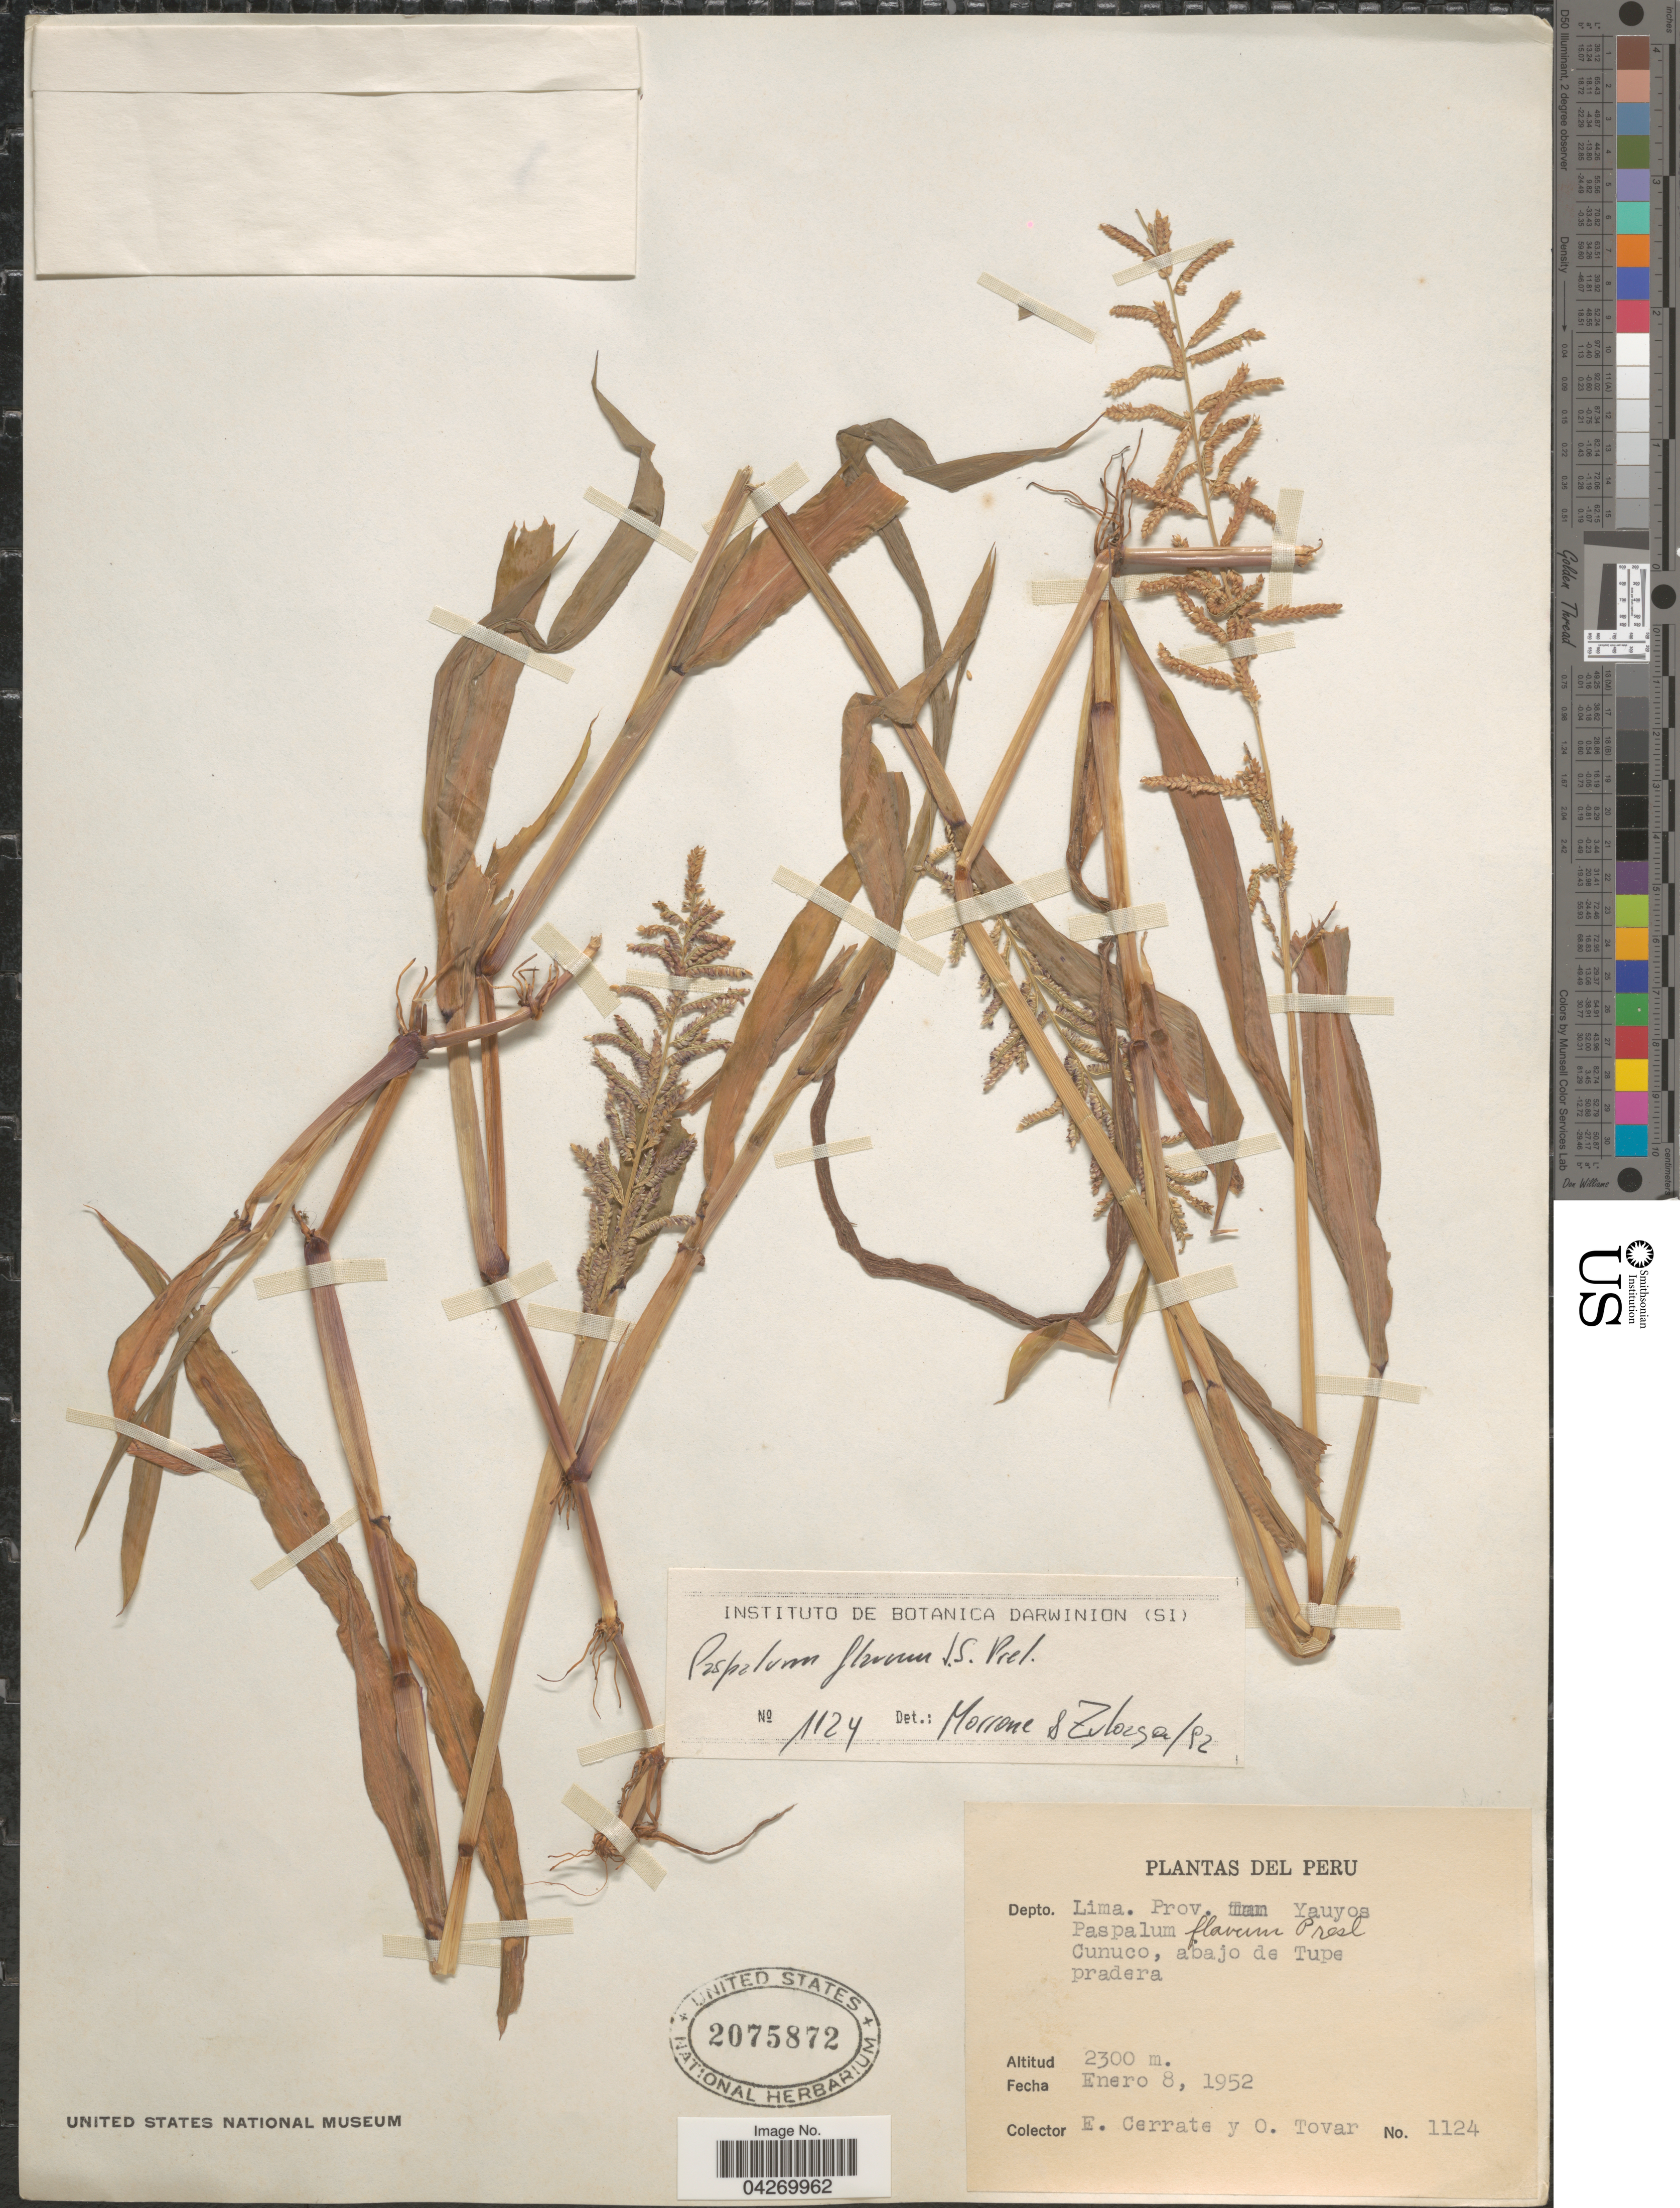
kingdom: Plantae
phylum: Tracheophyta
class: Liliopsida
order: Poales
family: Poaceae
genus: Paspalum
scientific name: Paspalum flavum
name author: J. Presl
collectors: E. Cerrate & Ó. Tovar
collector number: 1124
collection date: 1952-01-08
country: Peru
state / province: Lima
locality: Depto. Lima. Prov. Yauyos. Cunuco, abajo de Tupe pradera.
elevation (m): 2300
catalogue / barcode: US 2075872